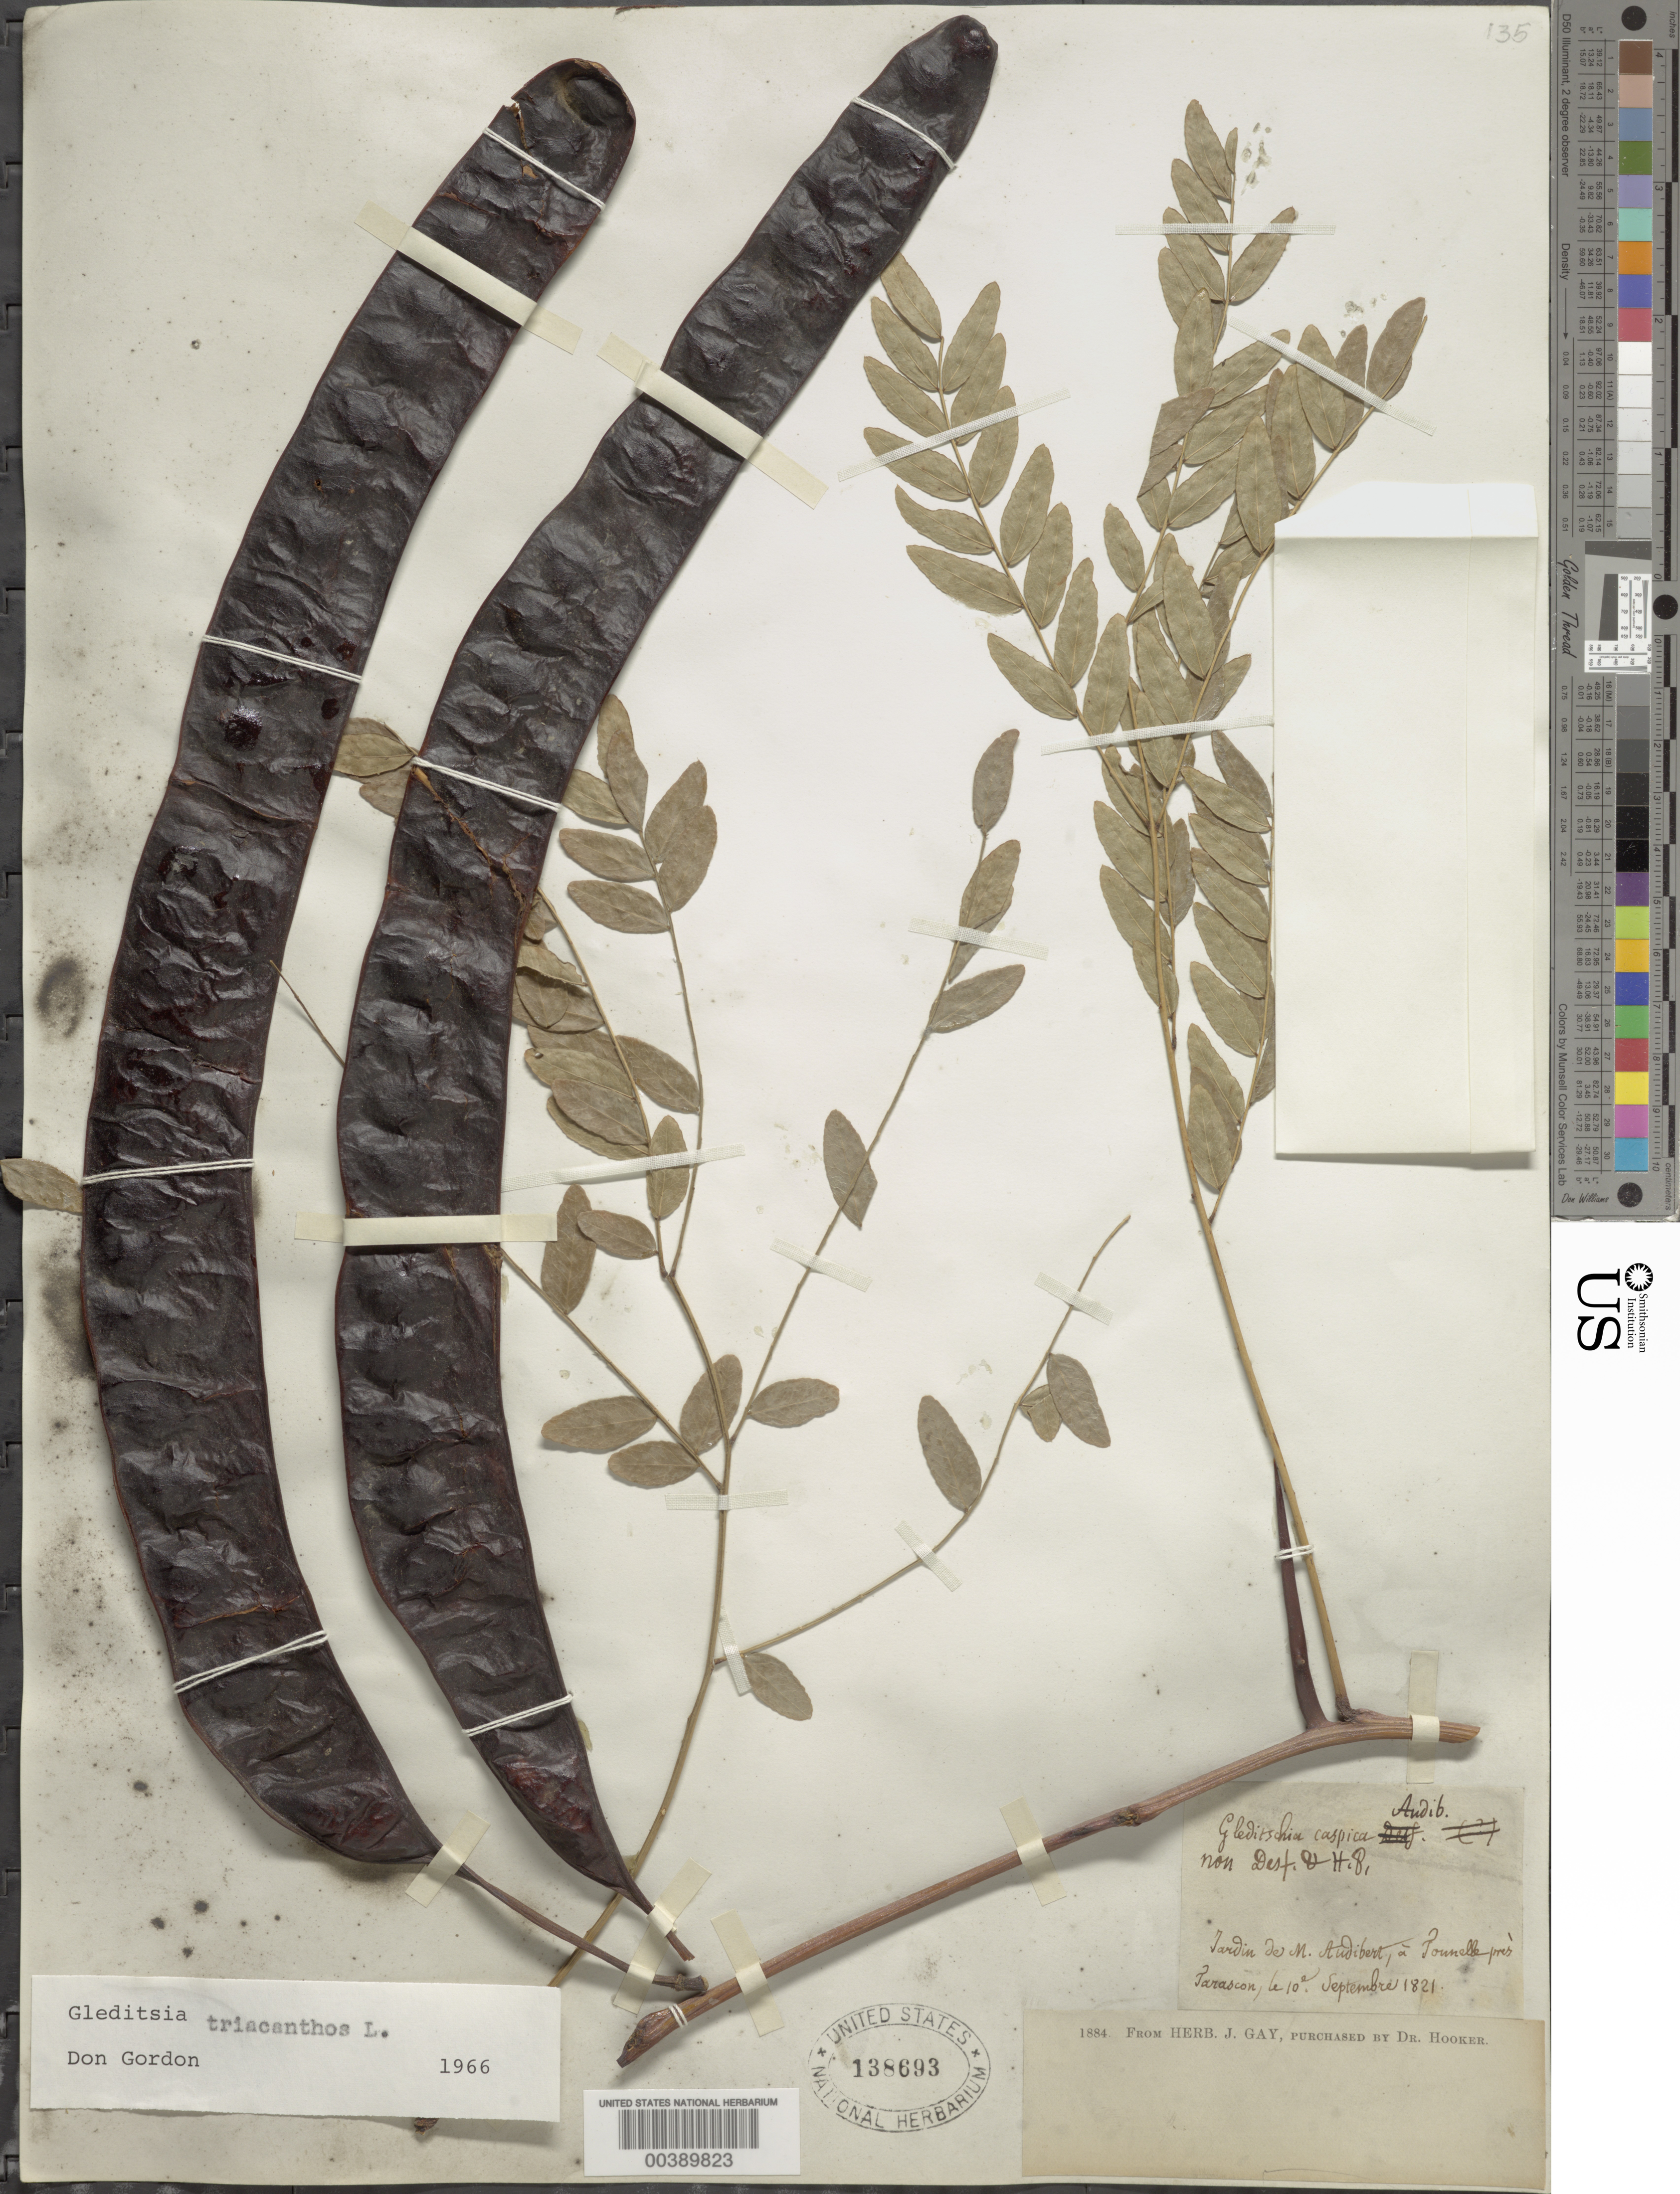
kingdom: Plantae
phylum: Tracheophyta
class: Magnoliopsida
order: Fabales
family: Fabaceae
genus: Gleditsia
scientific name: Gleditsia triacanthos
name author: L.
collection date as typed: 10 Sep 1821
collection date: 1821-09-10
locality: Jardin de m. audiberr, a tounelle pres tarascon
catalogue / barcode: US 138693